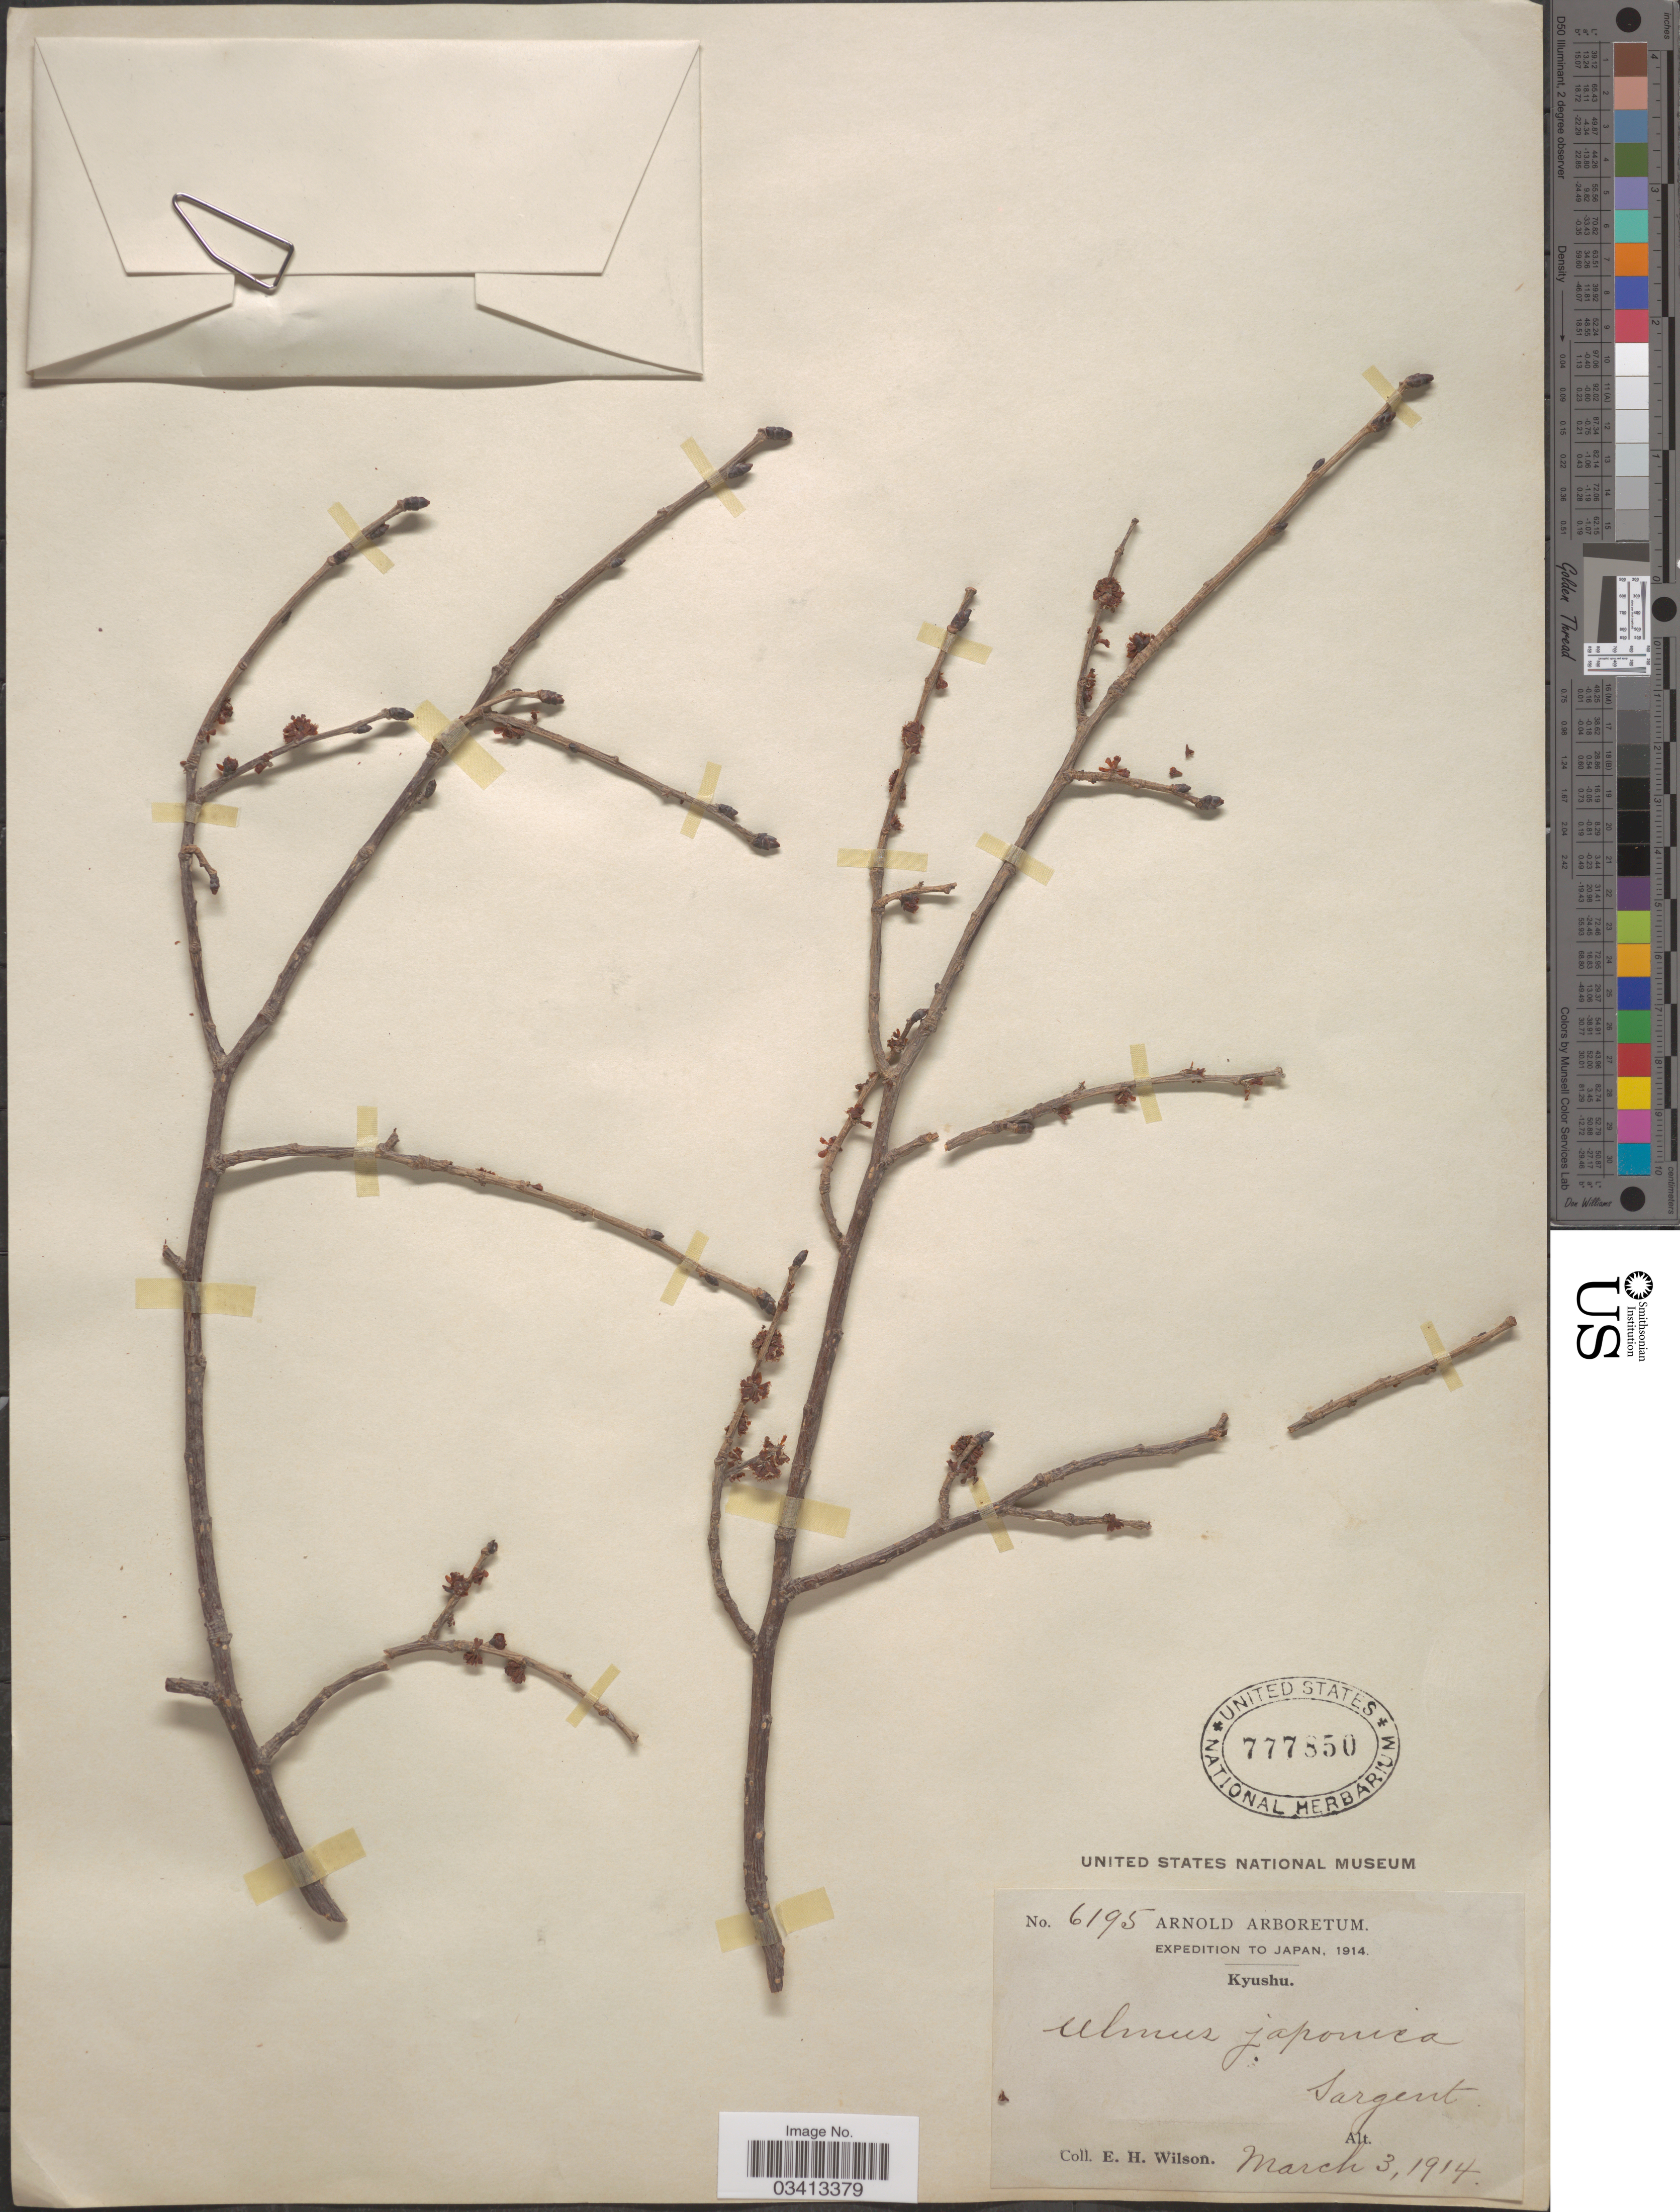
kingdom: Plantae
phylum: Tracheophyta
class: Magnoliopsida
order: Rosales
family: Ulmaceae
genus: Ulmus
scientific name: Ulmus japonica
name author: Sarg.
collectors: E. Wilson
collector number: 6195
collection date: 1914-03-03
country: Japan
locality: Kyushu.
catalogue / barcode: US 777850